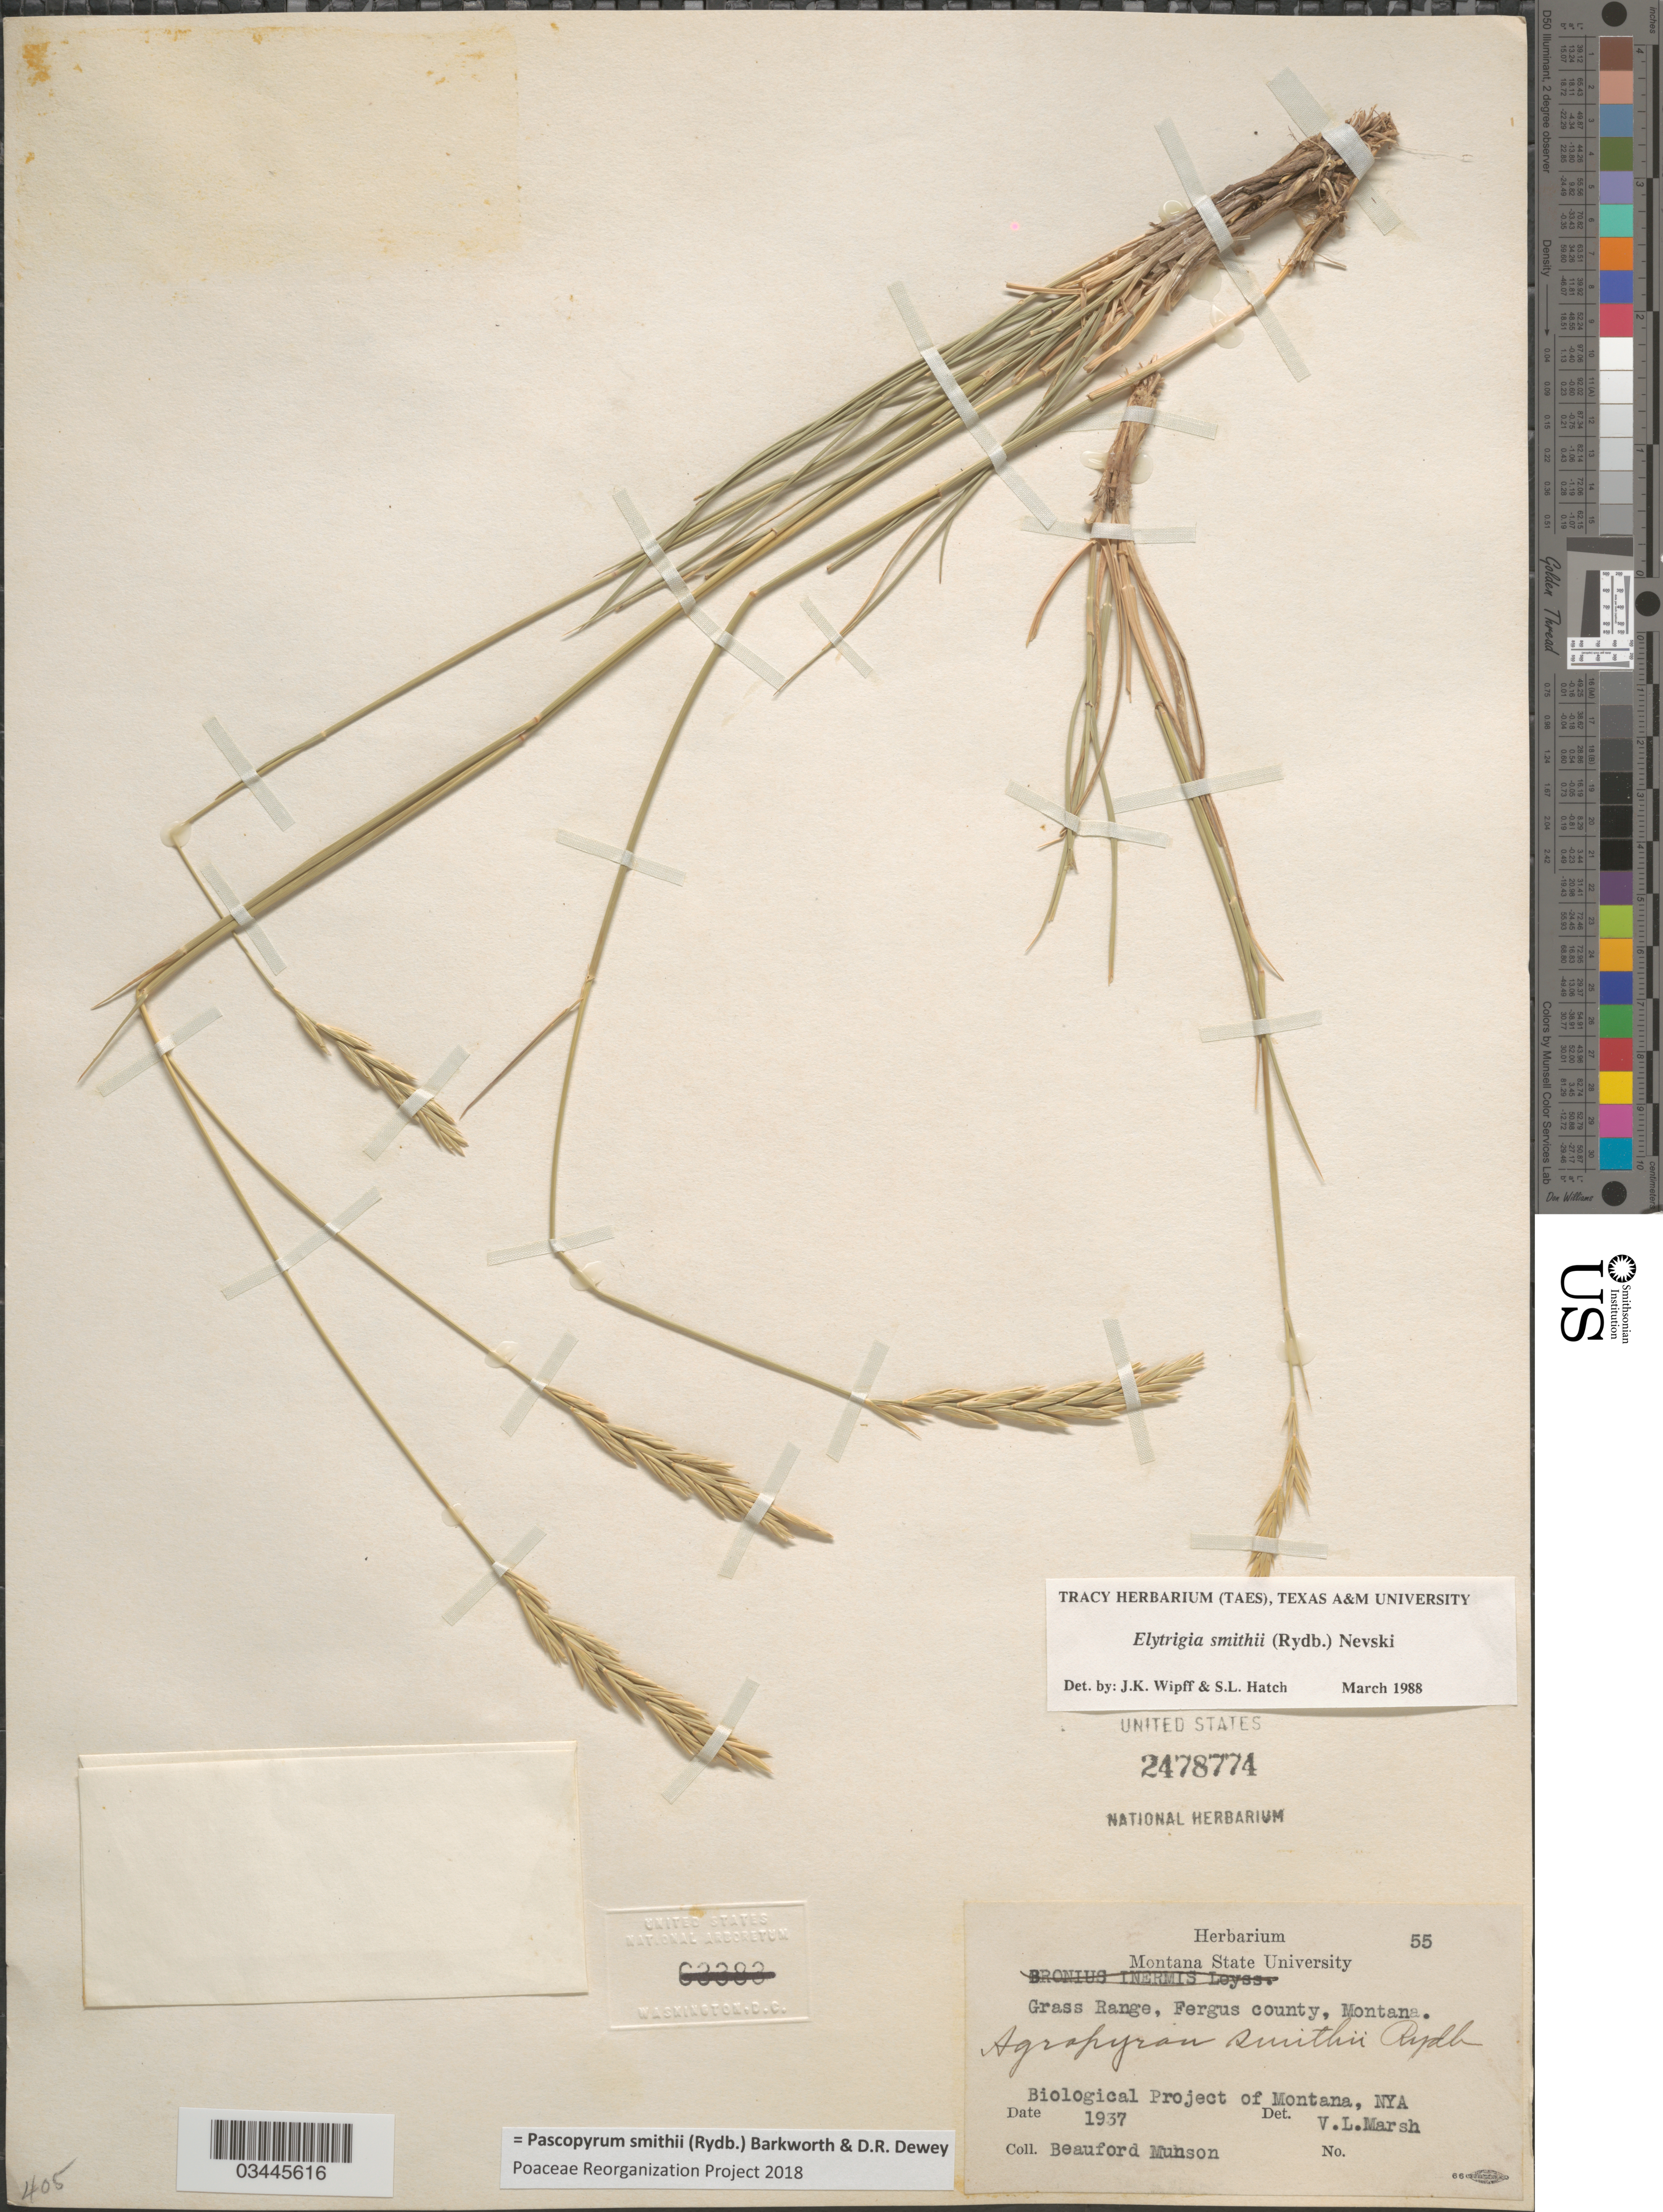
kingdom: Plantae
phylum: Tracheophyta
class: Liliopsida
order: Poales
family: Poaceae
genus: Pascopyrum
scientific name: Pascopyrum smithii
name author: (Rydb.) Barkworth & Dewey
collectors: B. Munson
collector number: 55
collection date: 1937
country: United States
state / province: Montana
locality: Grass Range, Fergus county. Biological Project of Montana, NYA.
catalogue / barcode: US 2478774